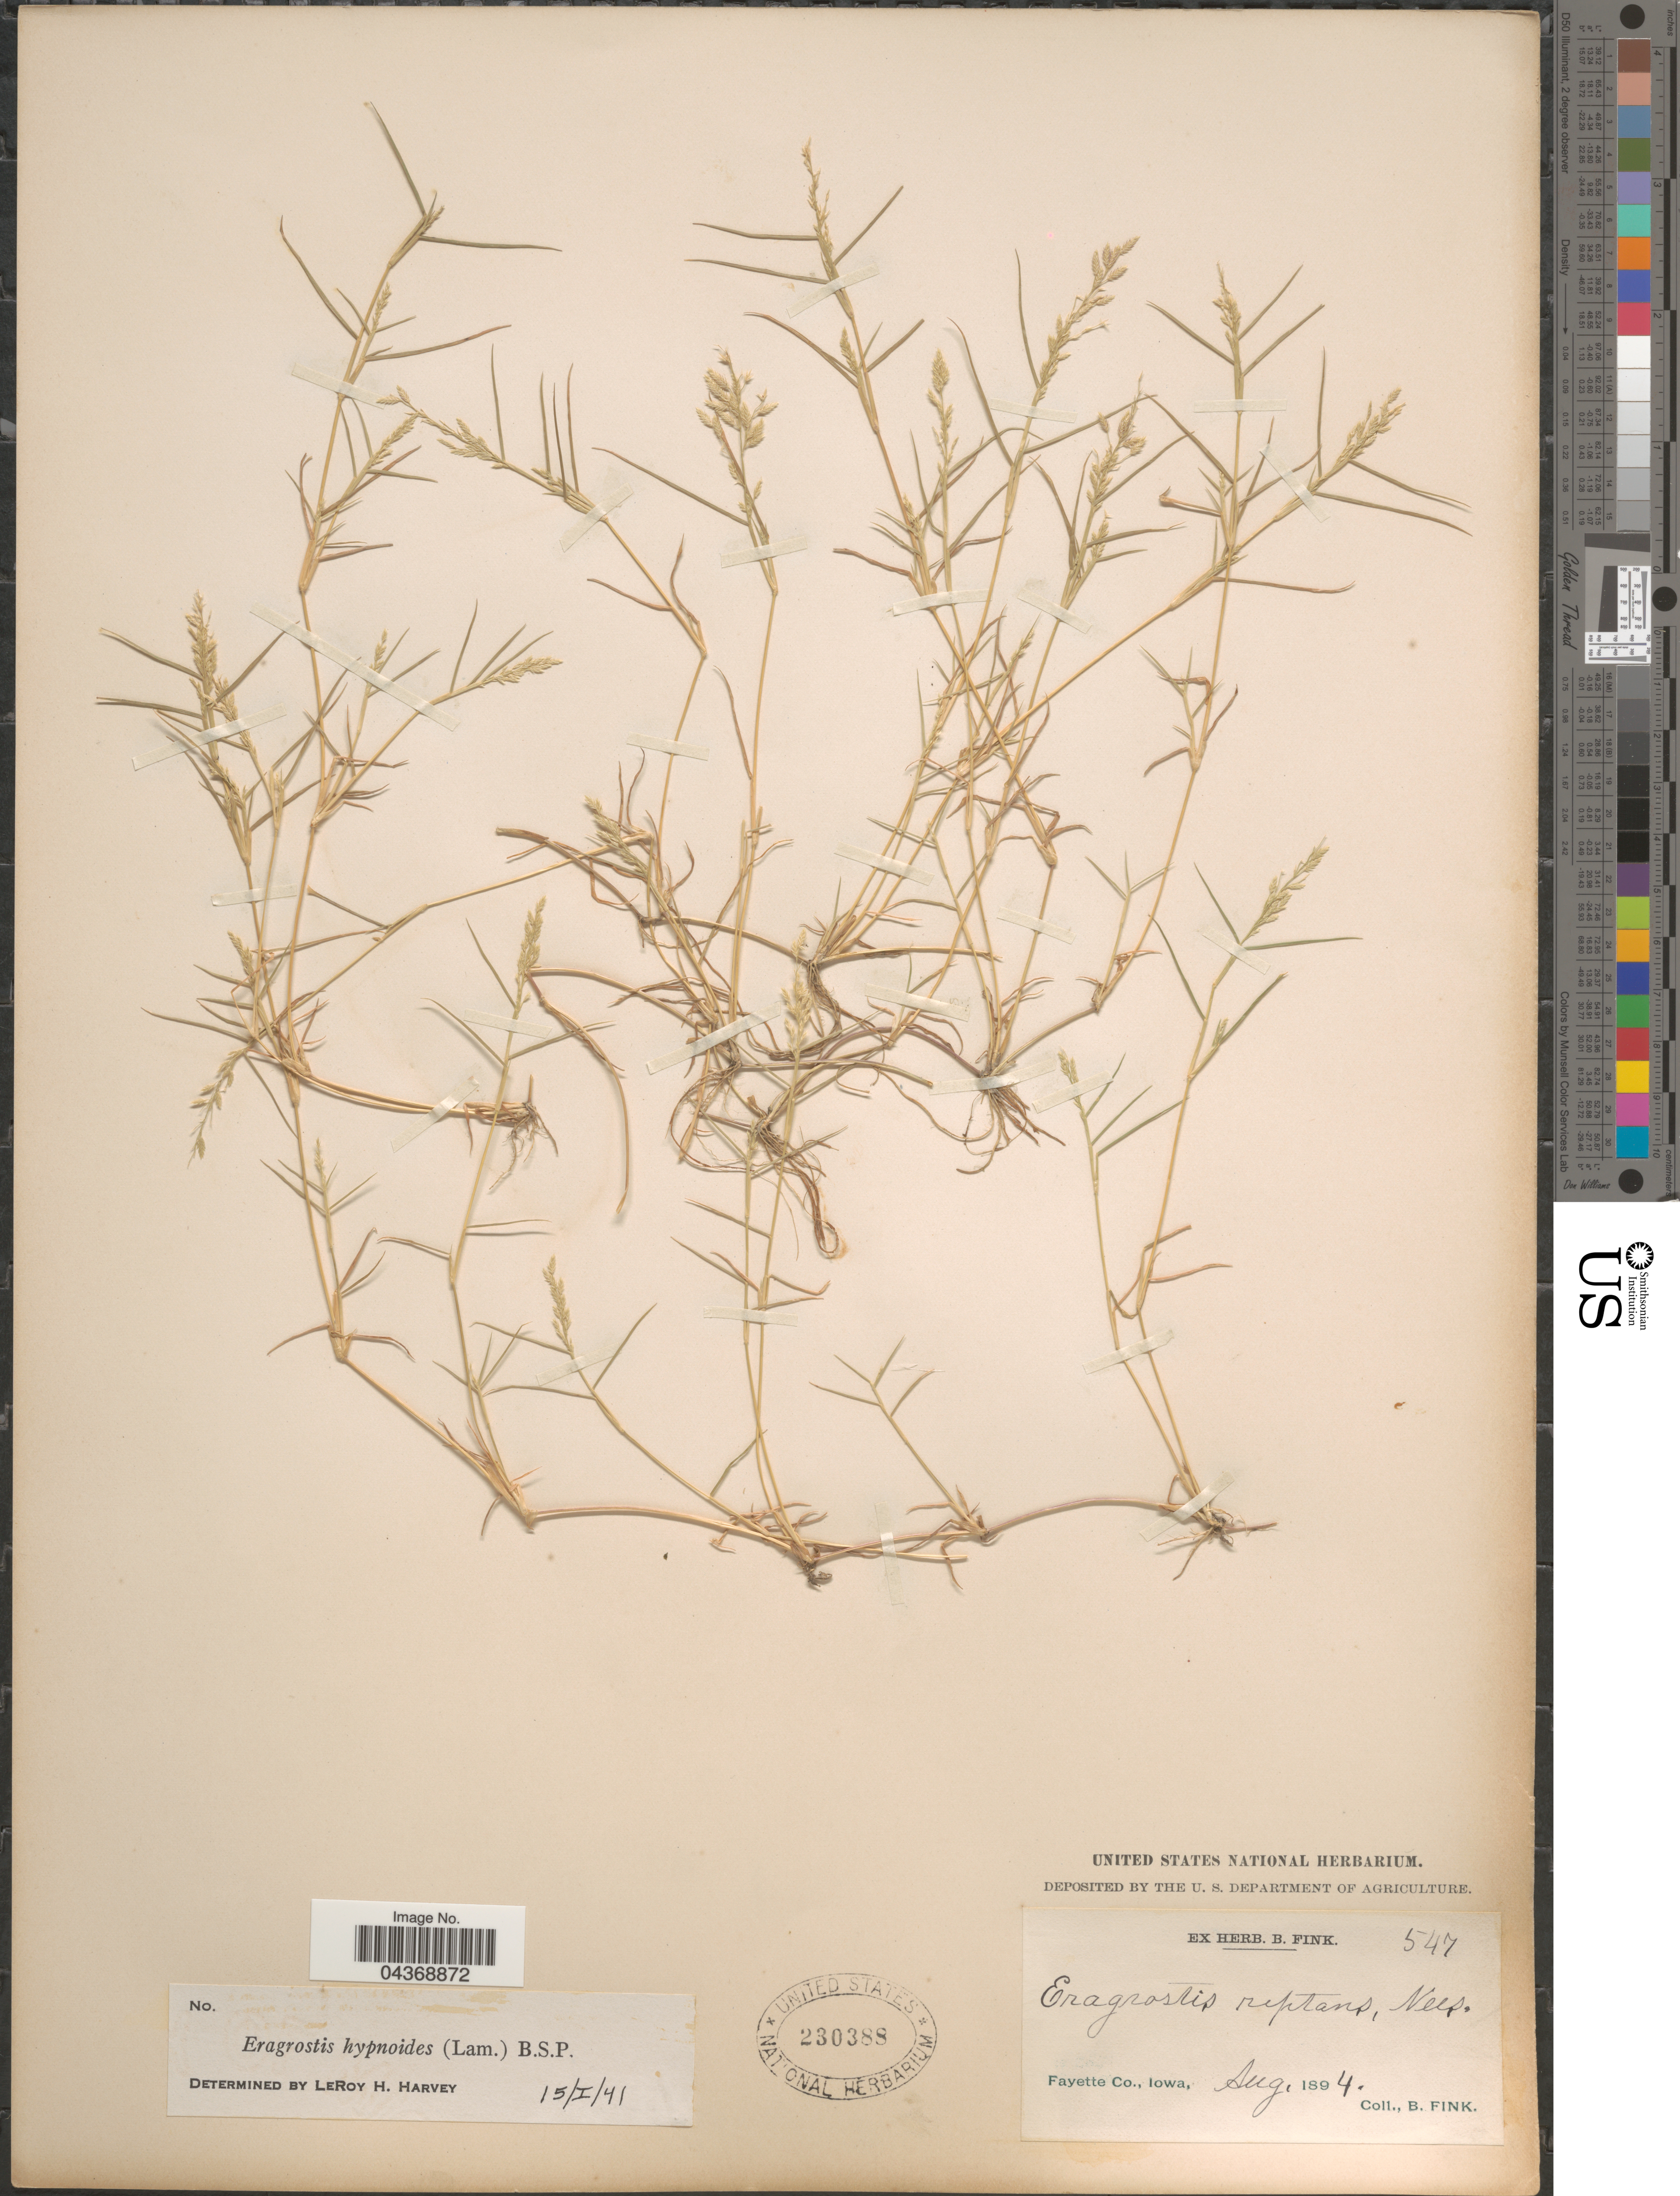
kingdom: Plantae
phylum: Tracheophyta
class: Liliopsida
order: Poales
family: Poaceae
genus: Eragrostis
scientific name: Eragrostis hypnoides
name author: (Lam.) Britton, Stearns & Poggenb.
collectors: B. Fink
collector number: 547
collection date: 1894-08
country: United States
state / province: Iowa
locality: Fayette Co.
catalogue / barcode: US 230388